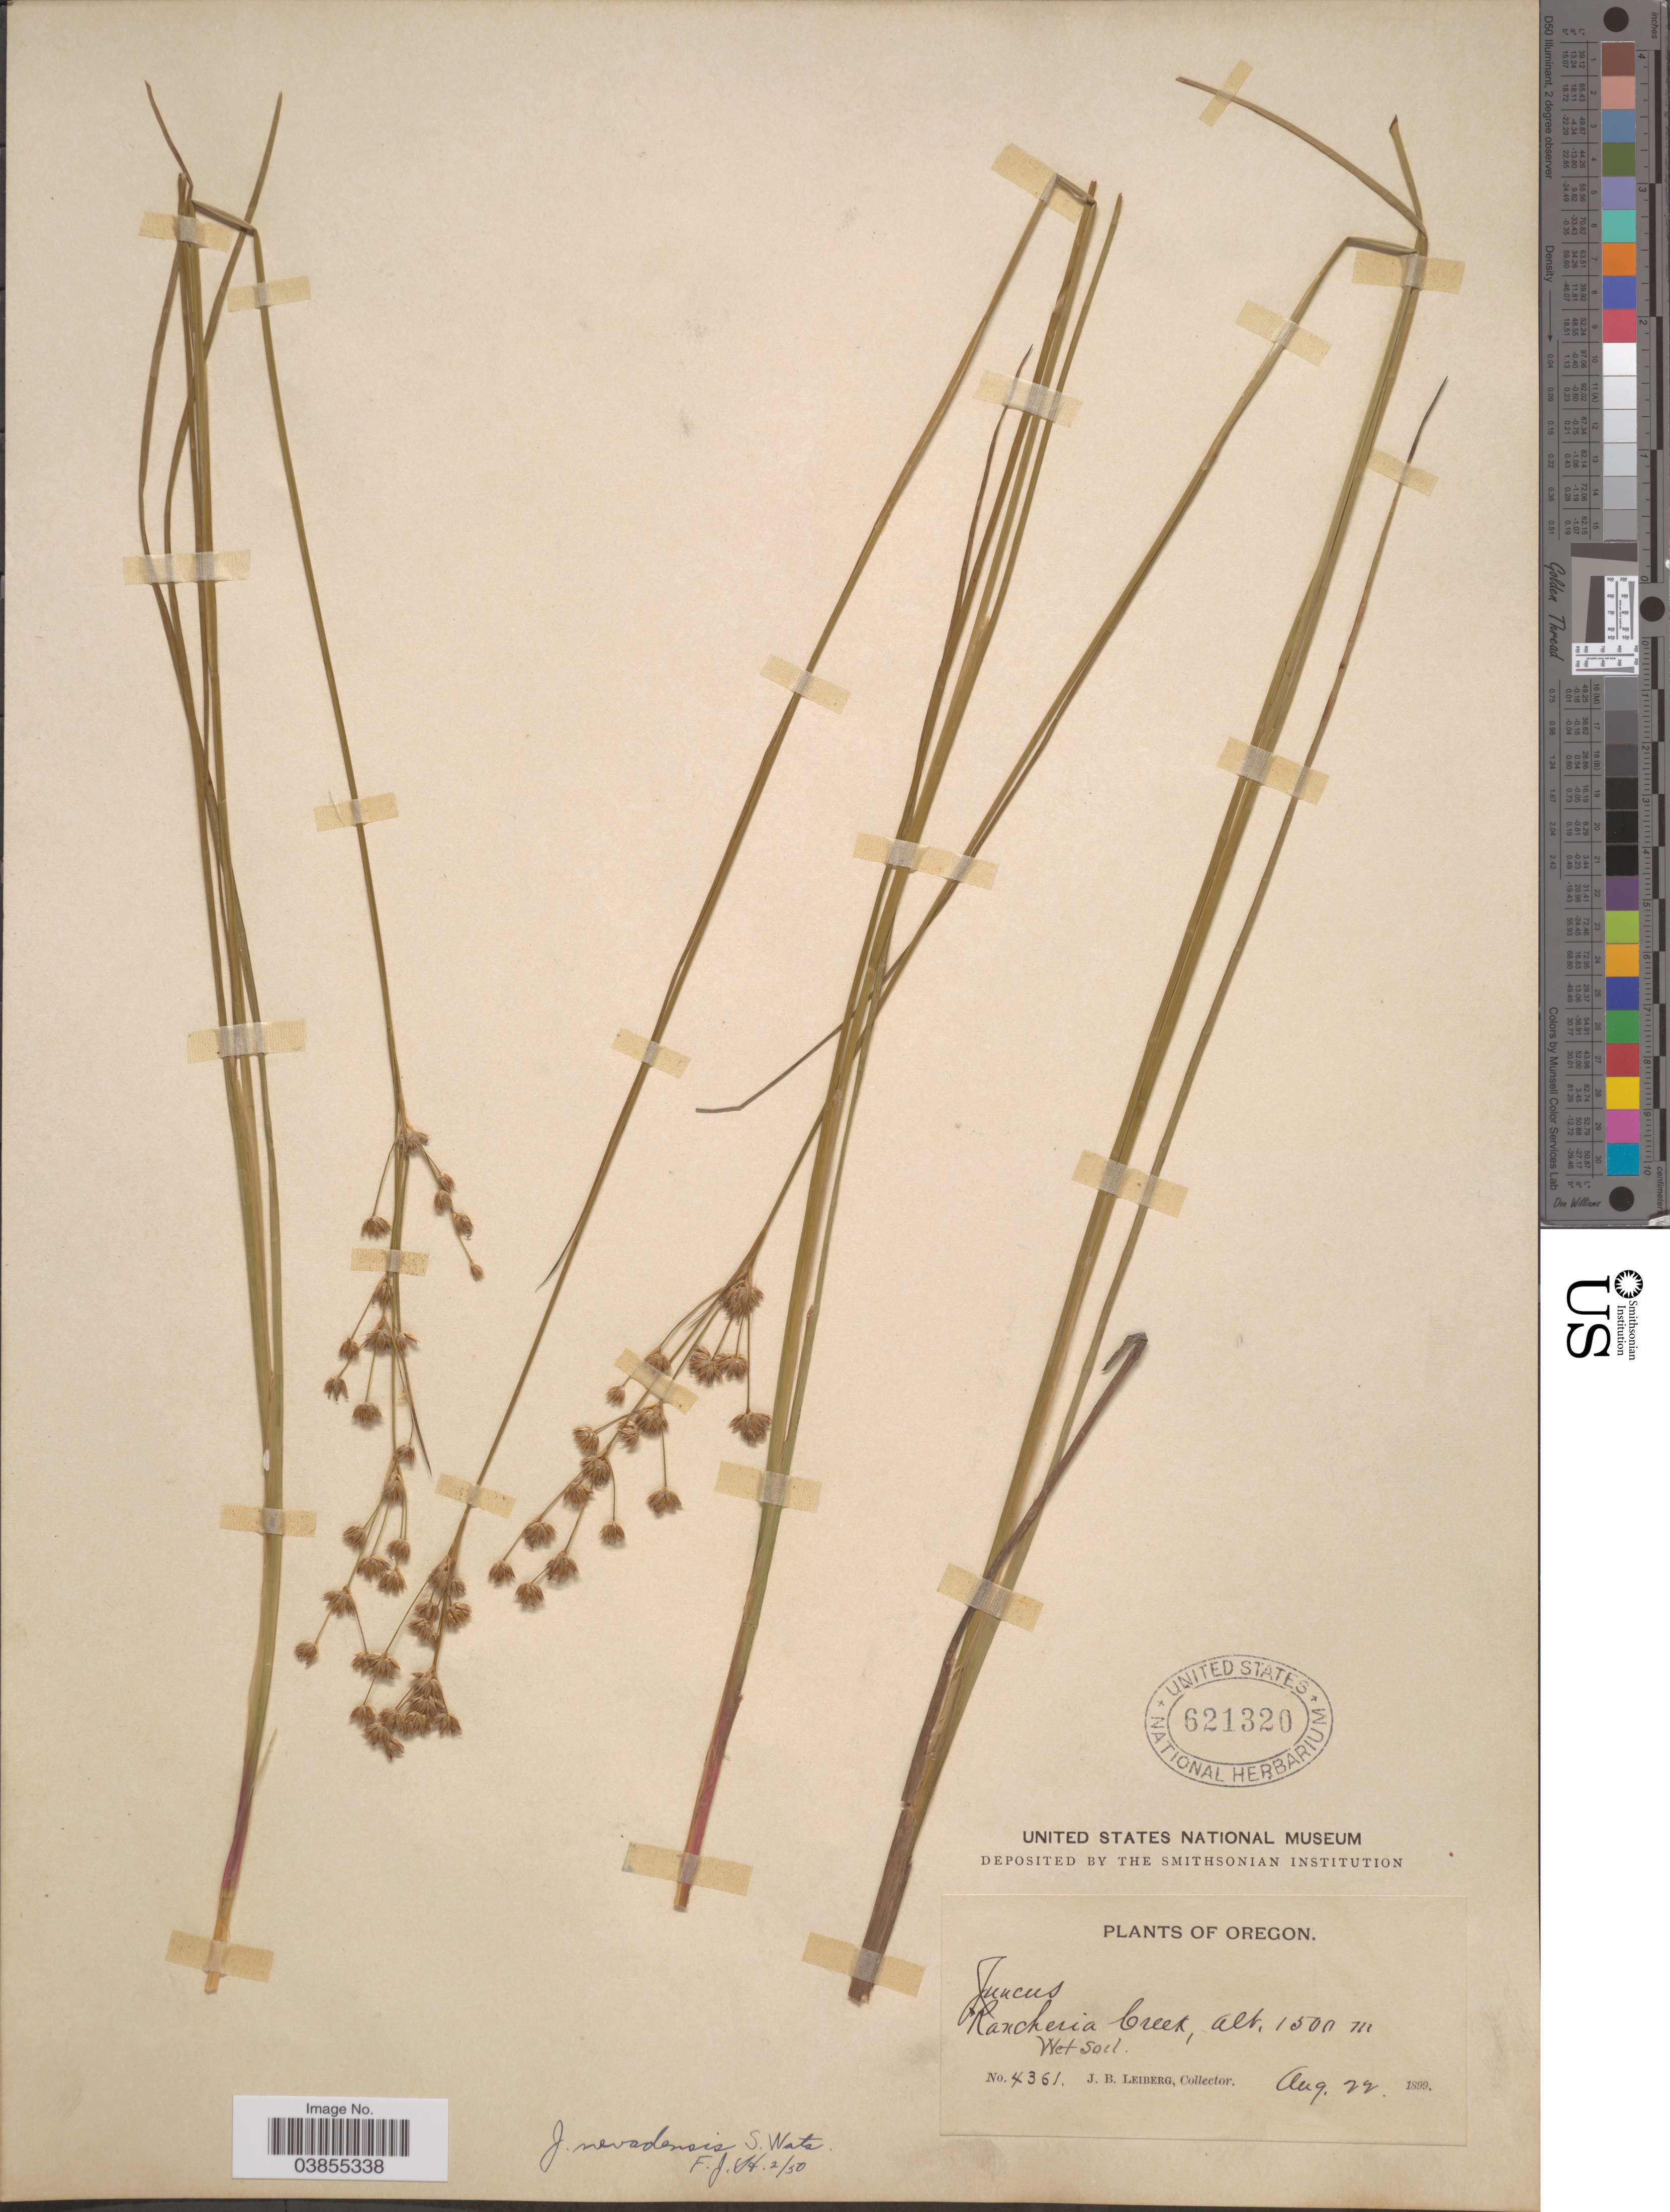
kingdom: Plantae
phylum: Tracheophyta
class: Liliopsida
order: Poales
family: Juncaceae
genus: Juncus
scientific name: Juncus nevadensis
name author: S. Watson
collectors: J. B. Leiberg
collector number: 4361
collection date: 1899-08-22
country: United States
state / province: Oregon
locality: Rancheria Creek.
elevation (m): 1500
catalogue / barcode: US 621320